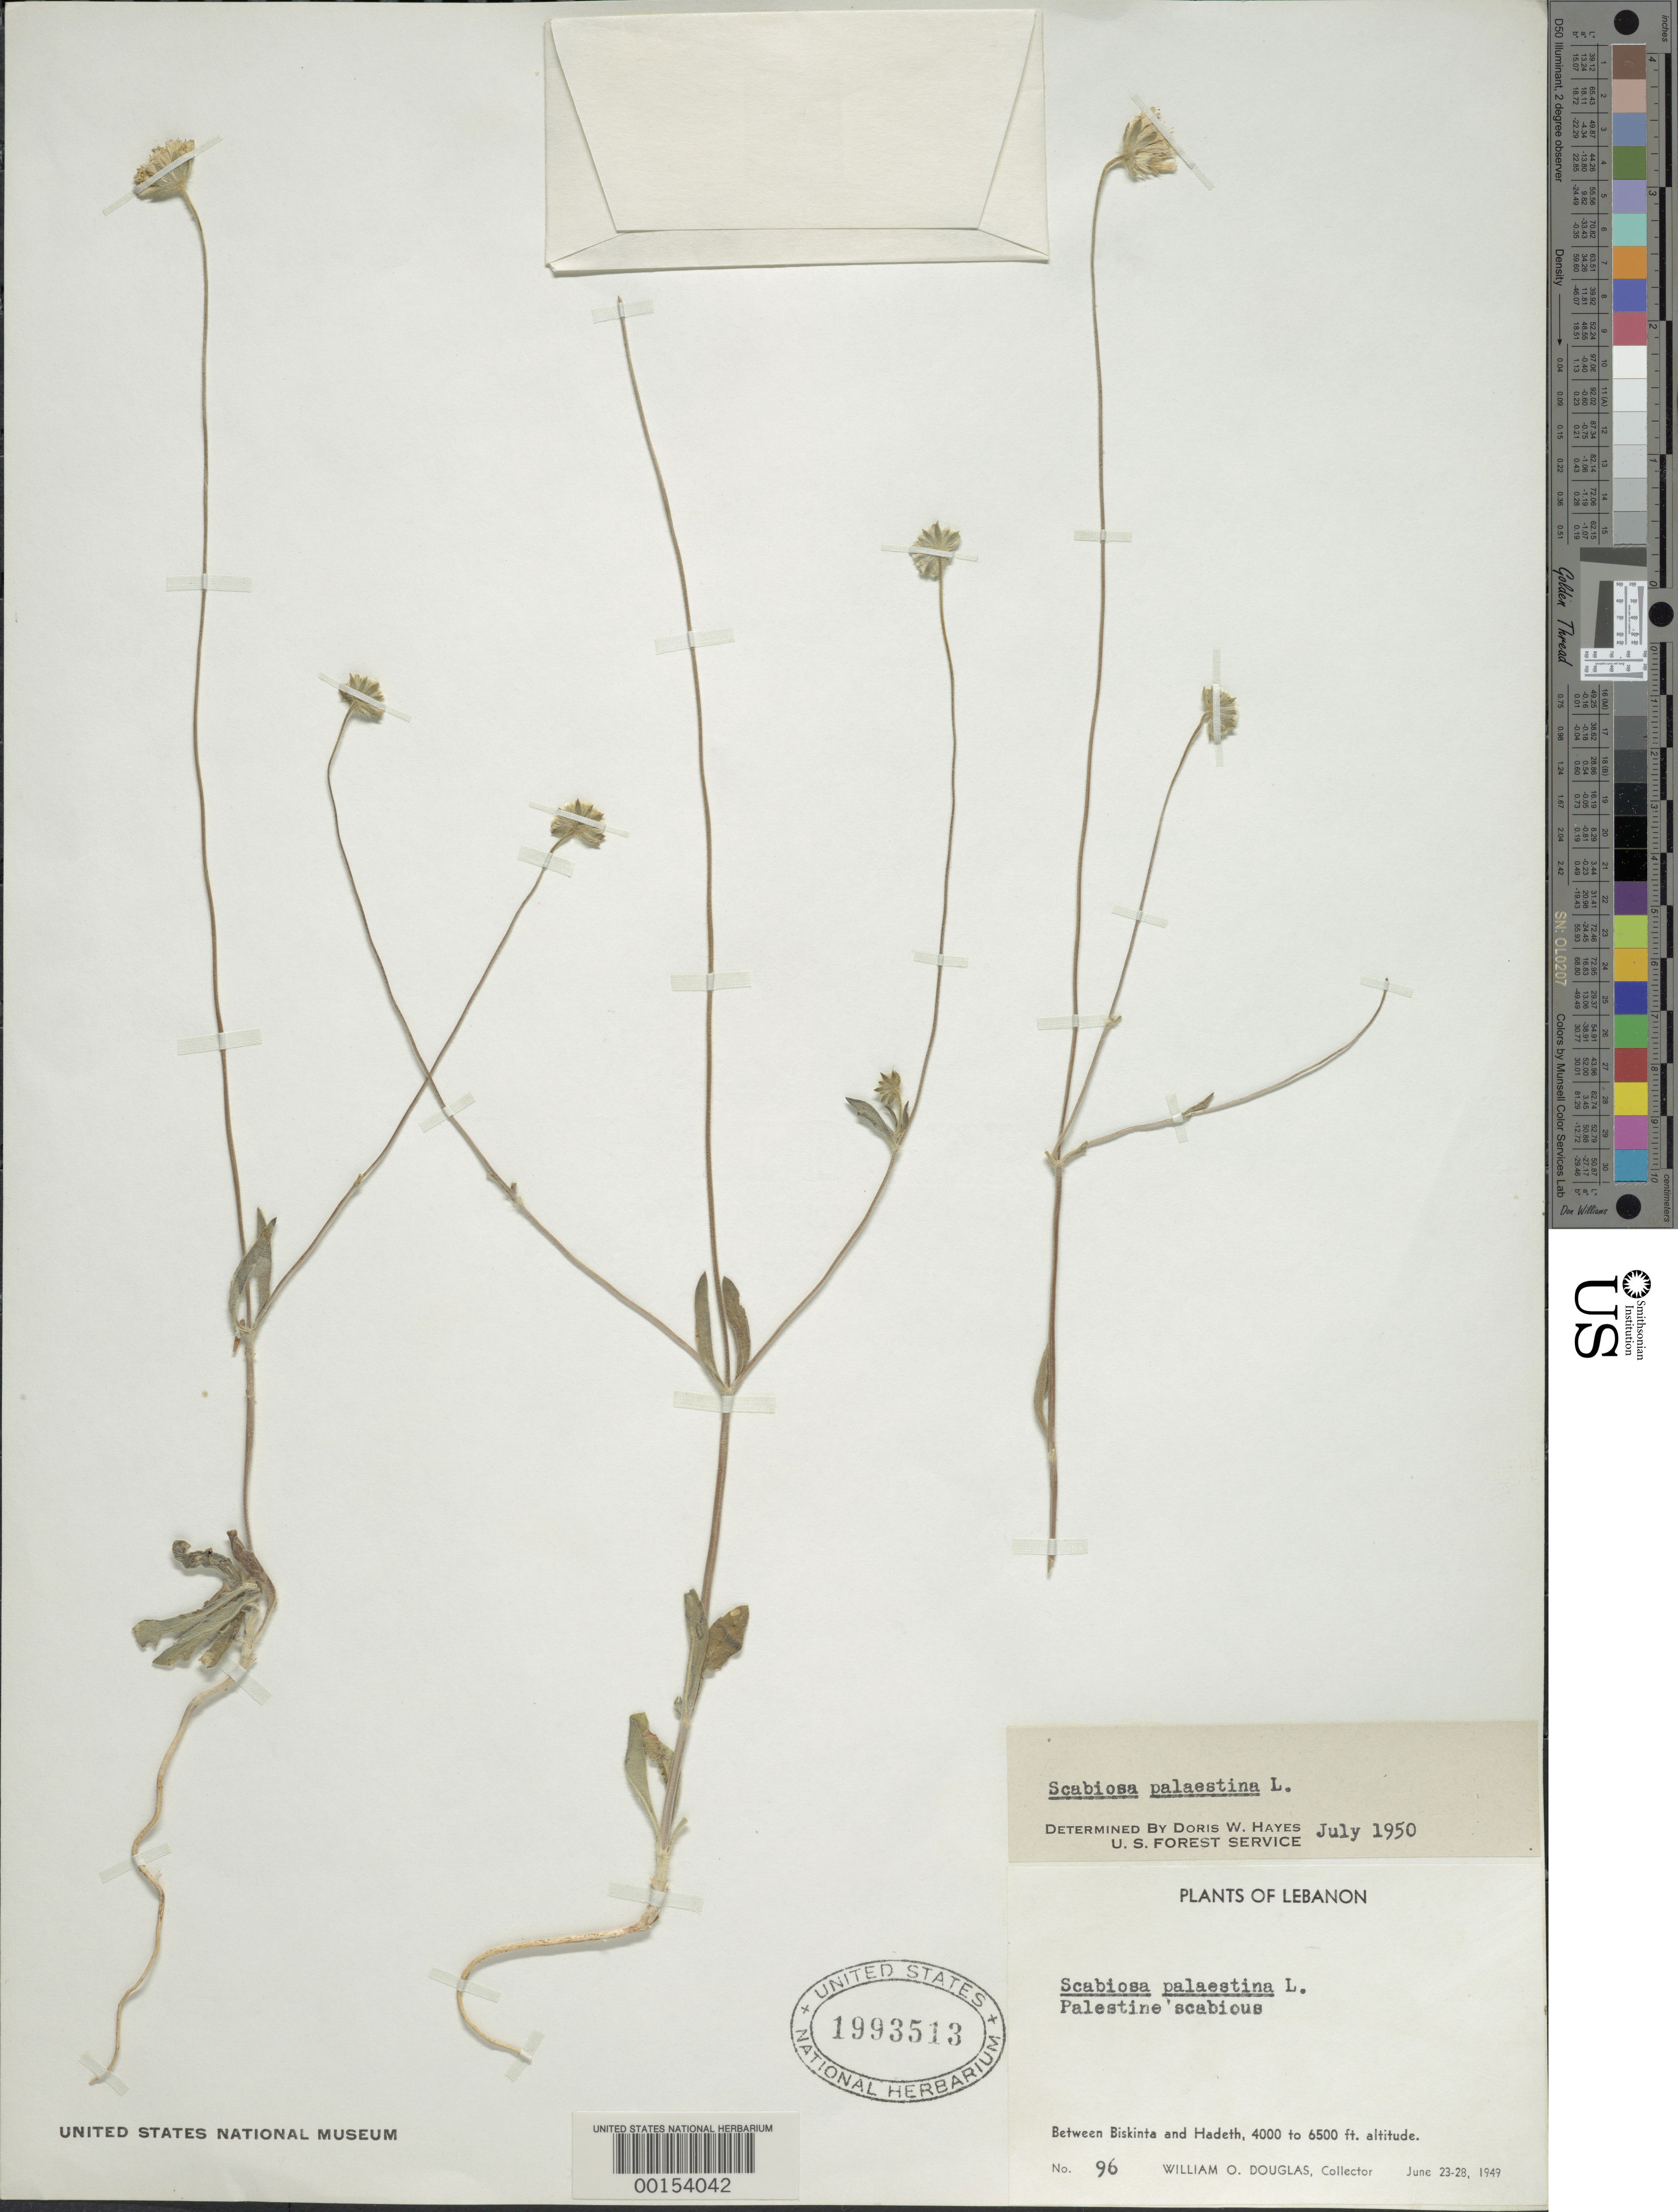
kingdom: Plantae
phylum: Tracheophyta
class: Magnoliopsida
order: Dipsacales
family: Caprifoliaceae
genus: Scabiosa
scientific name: Scabiosa palaestina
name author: L.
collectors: W. Douglas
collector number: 96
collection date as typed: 23 Jun 1949 to 28 Jun 1949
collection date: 1949-06-23/1949-06-28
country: Lebanon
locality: Between Biskinta and Hadeth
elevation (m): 1219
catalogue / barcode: US 1993513